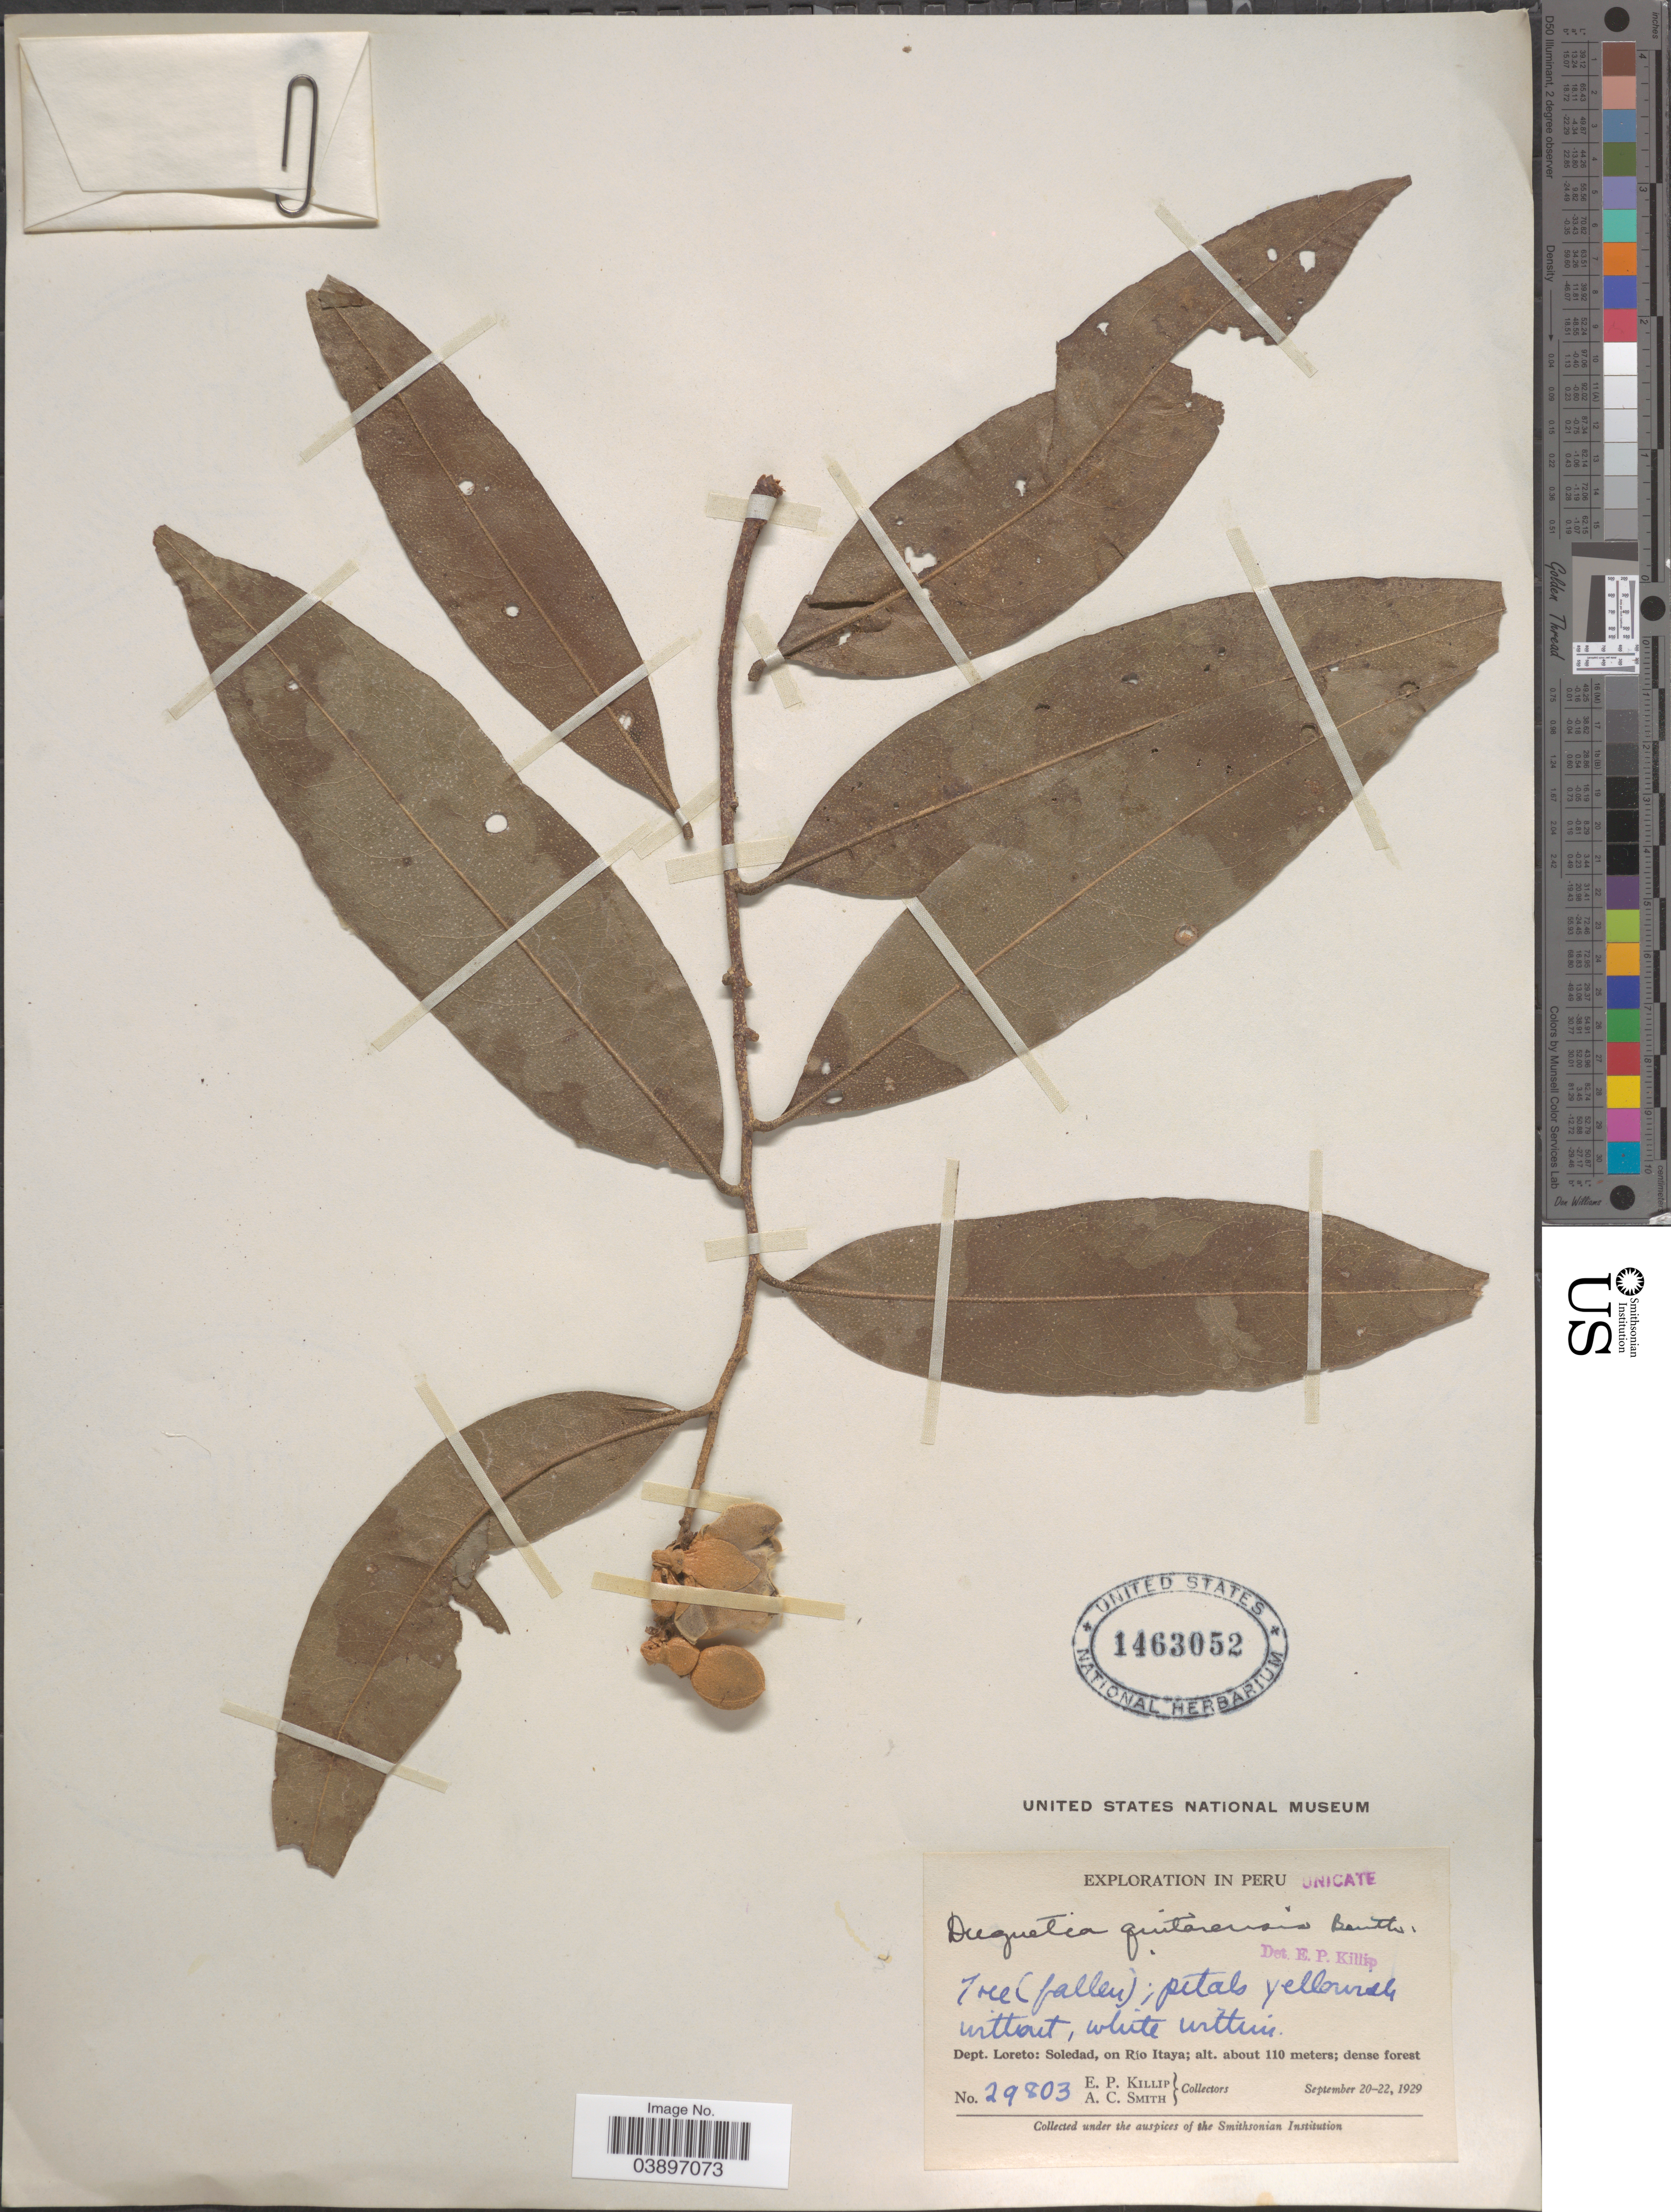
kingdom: Plantae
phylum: Tracheophyta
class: Magnoliopsida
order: Magnoliales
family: Annonaceae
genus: Duguetia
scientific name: Duguetia quitarensis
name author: Benth.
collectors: E. P. Killip & A. C. Smith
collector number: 29803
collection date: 1929-09-20/1929-09-22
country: Peru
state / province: Loreto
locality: Dept. Loreto: Soledad, on Río Itaya.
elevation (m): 110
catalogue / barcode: US 1463052